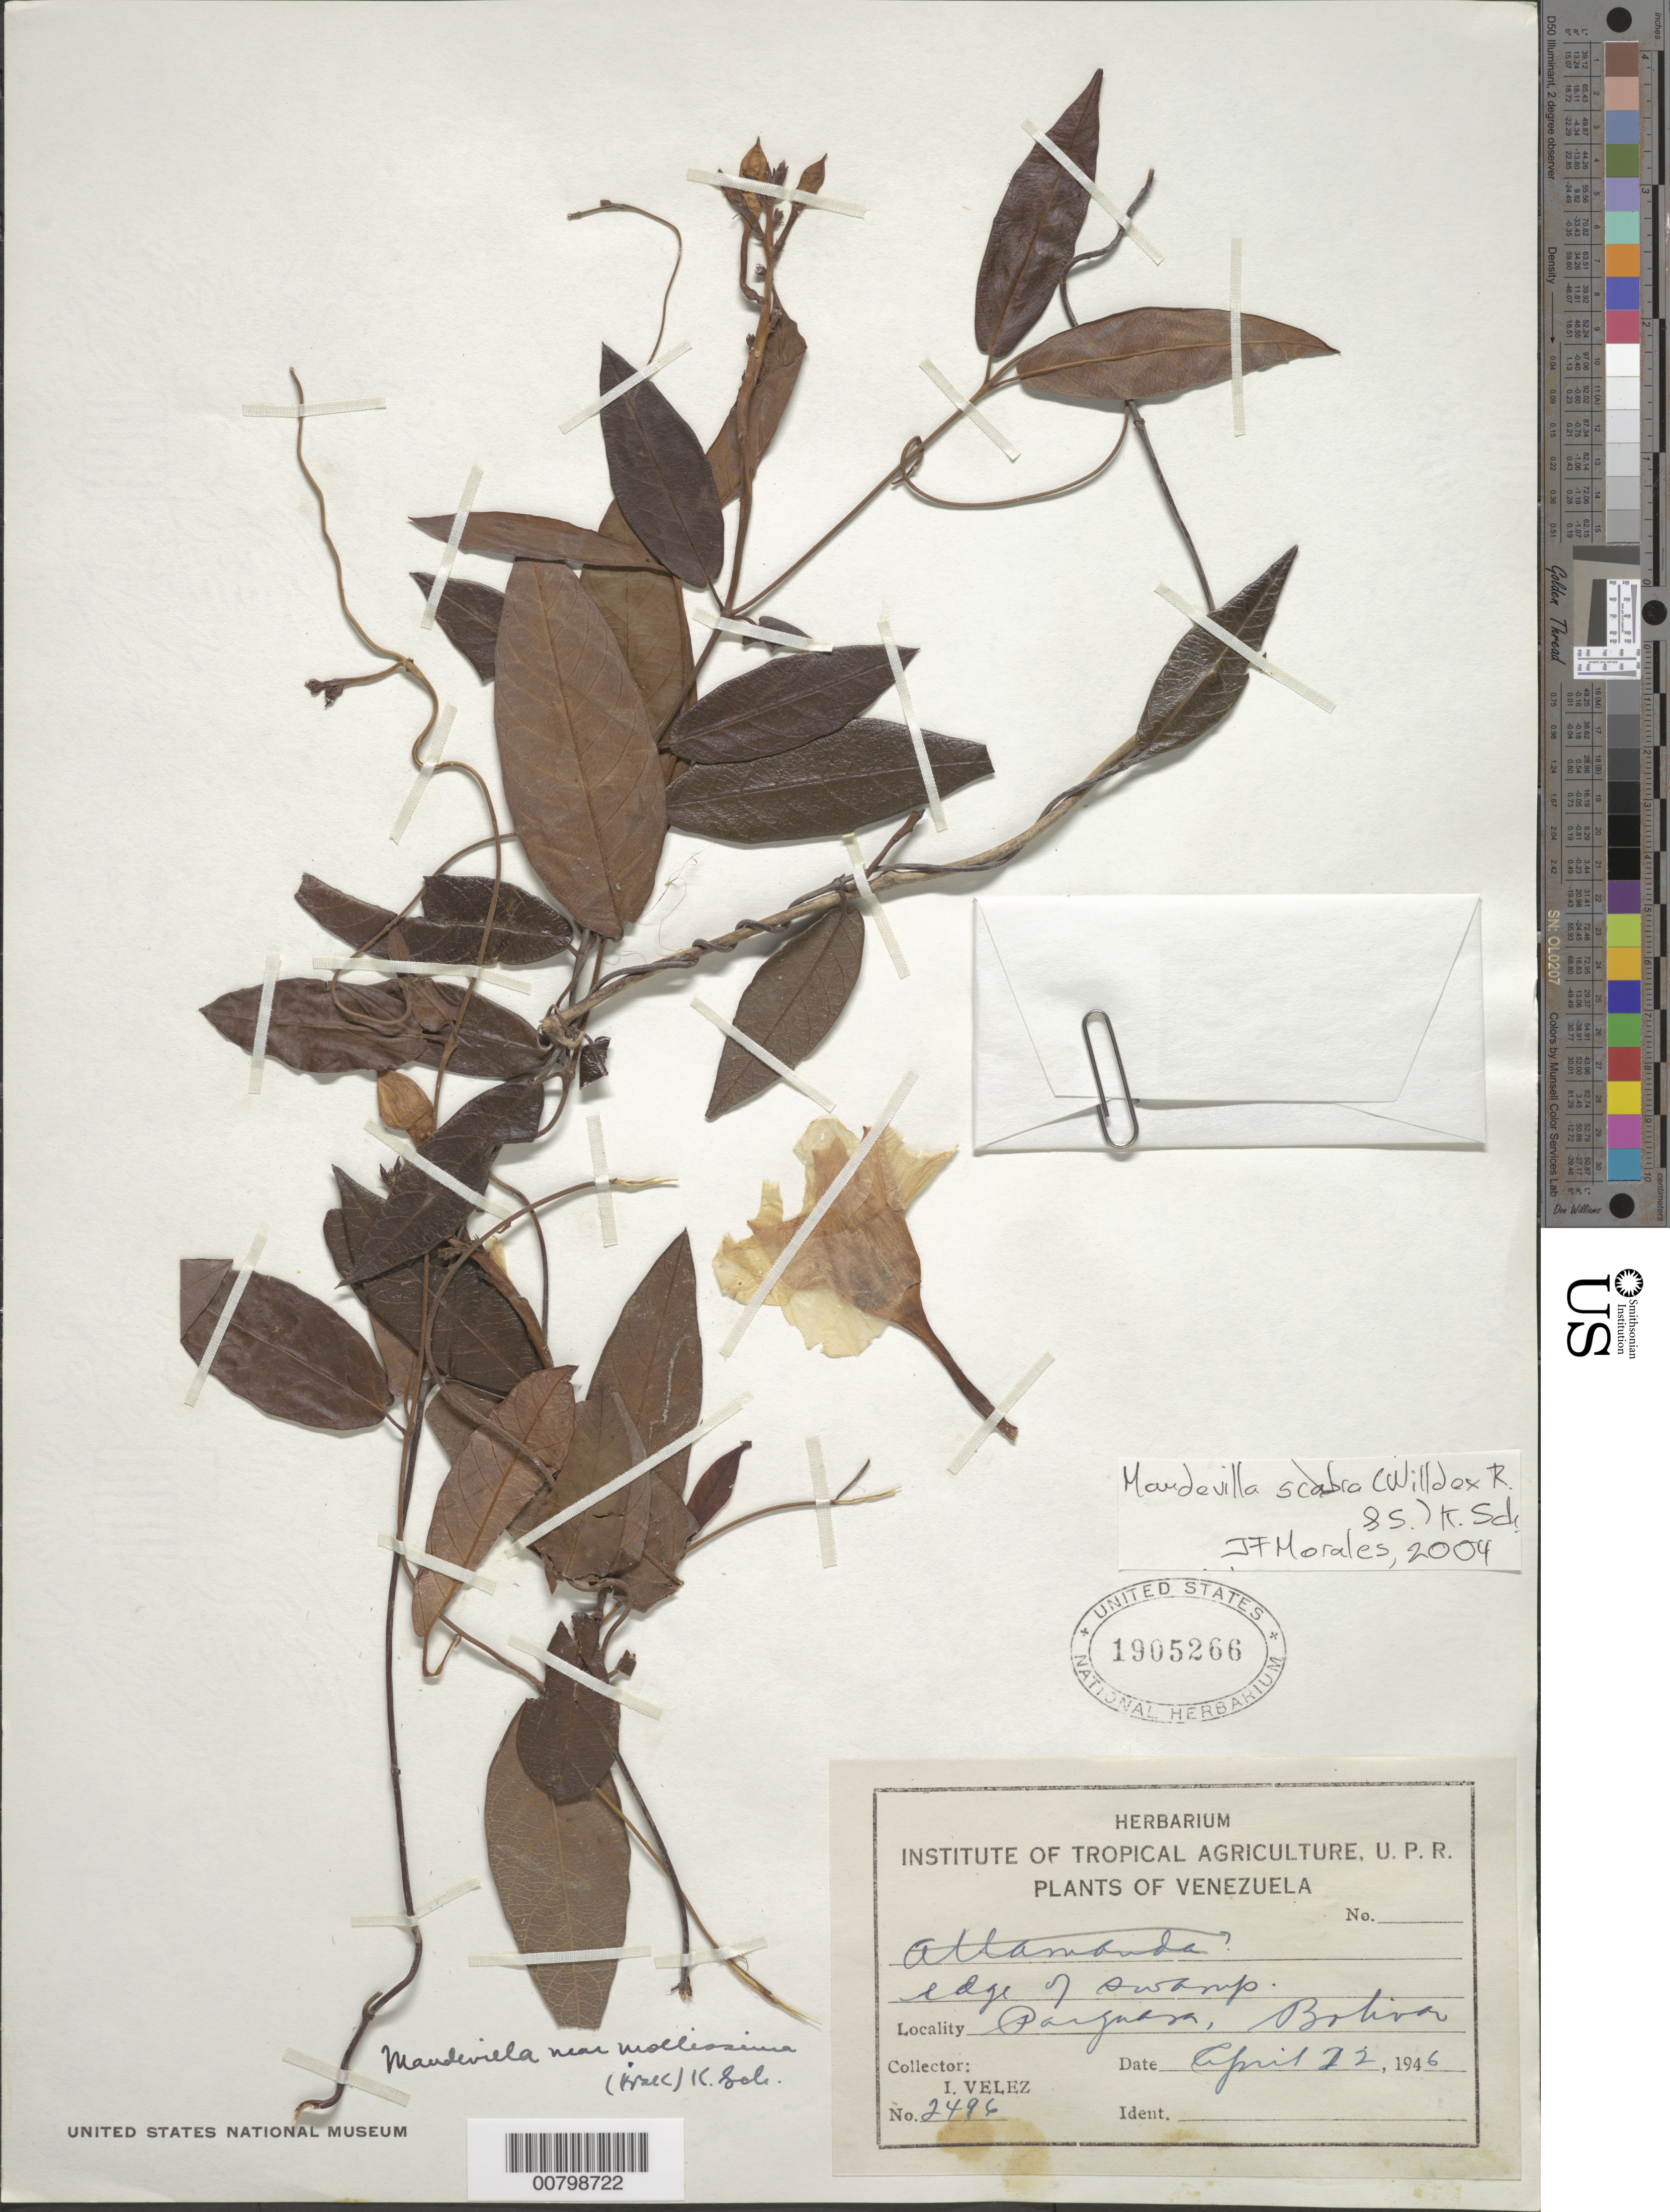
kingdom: Plantae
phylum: Tracheophyta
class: Magnoliopsida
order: Gentianales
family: Apocynaceae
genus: Mandevilla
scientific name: Mandevilla scabra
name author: (Hoffmanns. ex Roem. & Schult.) K. Schum.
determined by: Morales, J. F.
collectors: I. Velez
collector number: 2496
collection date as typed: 22-Apr-46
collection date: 1946-04-22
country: Venezuela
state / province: Bolívar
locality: Parguasa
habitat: Edge of swamp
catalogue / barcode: US 1905266